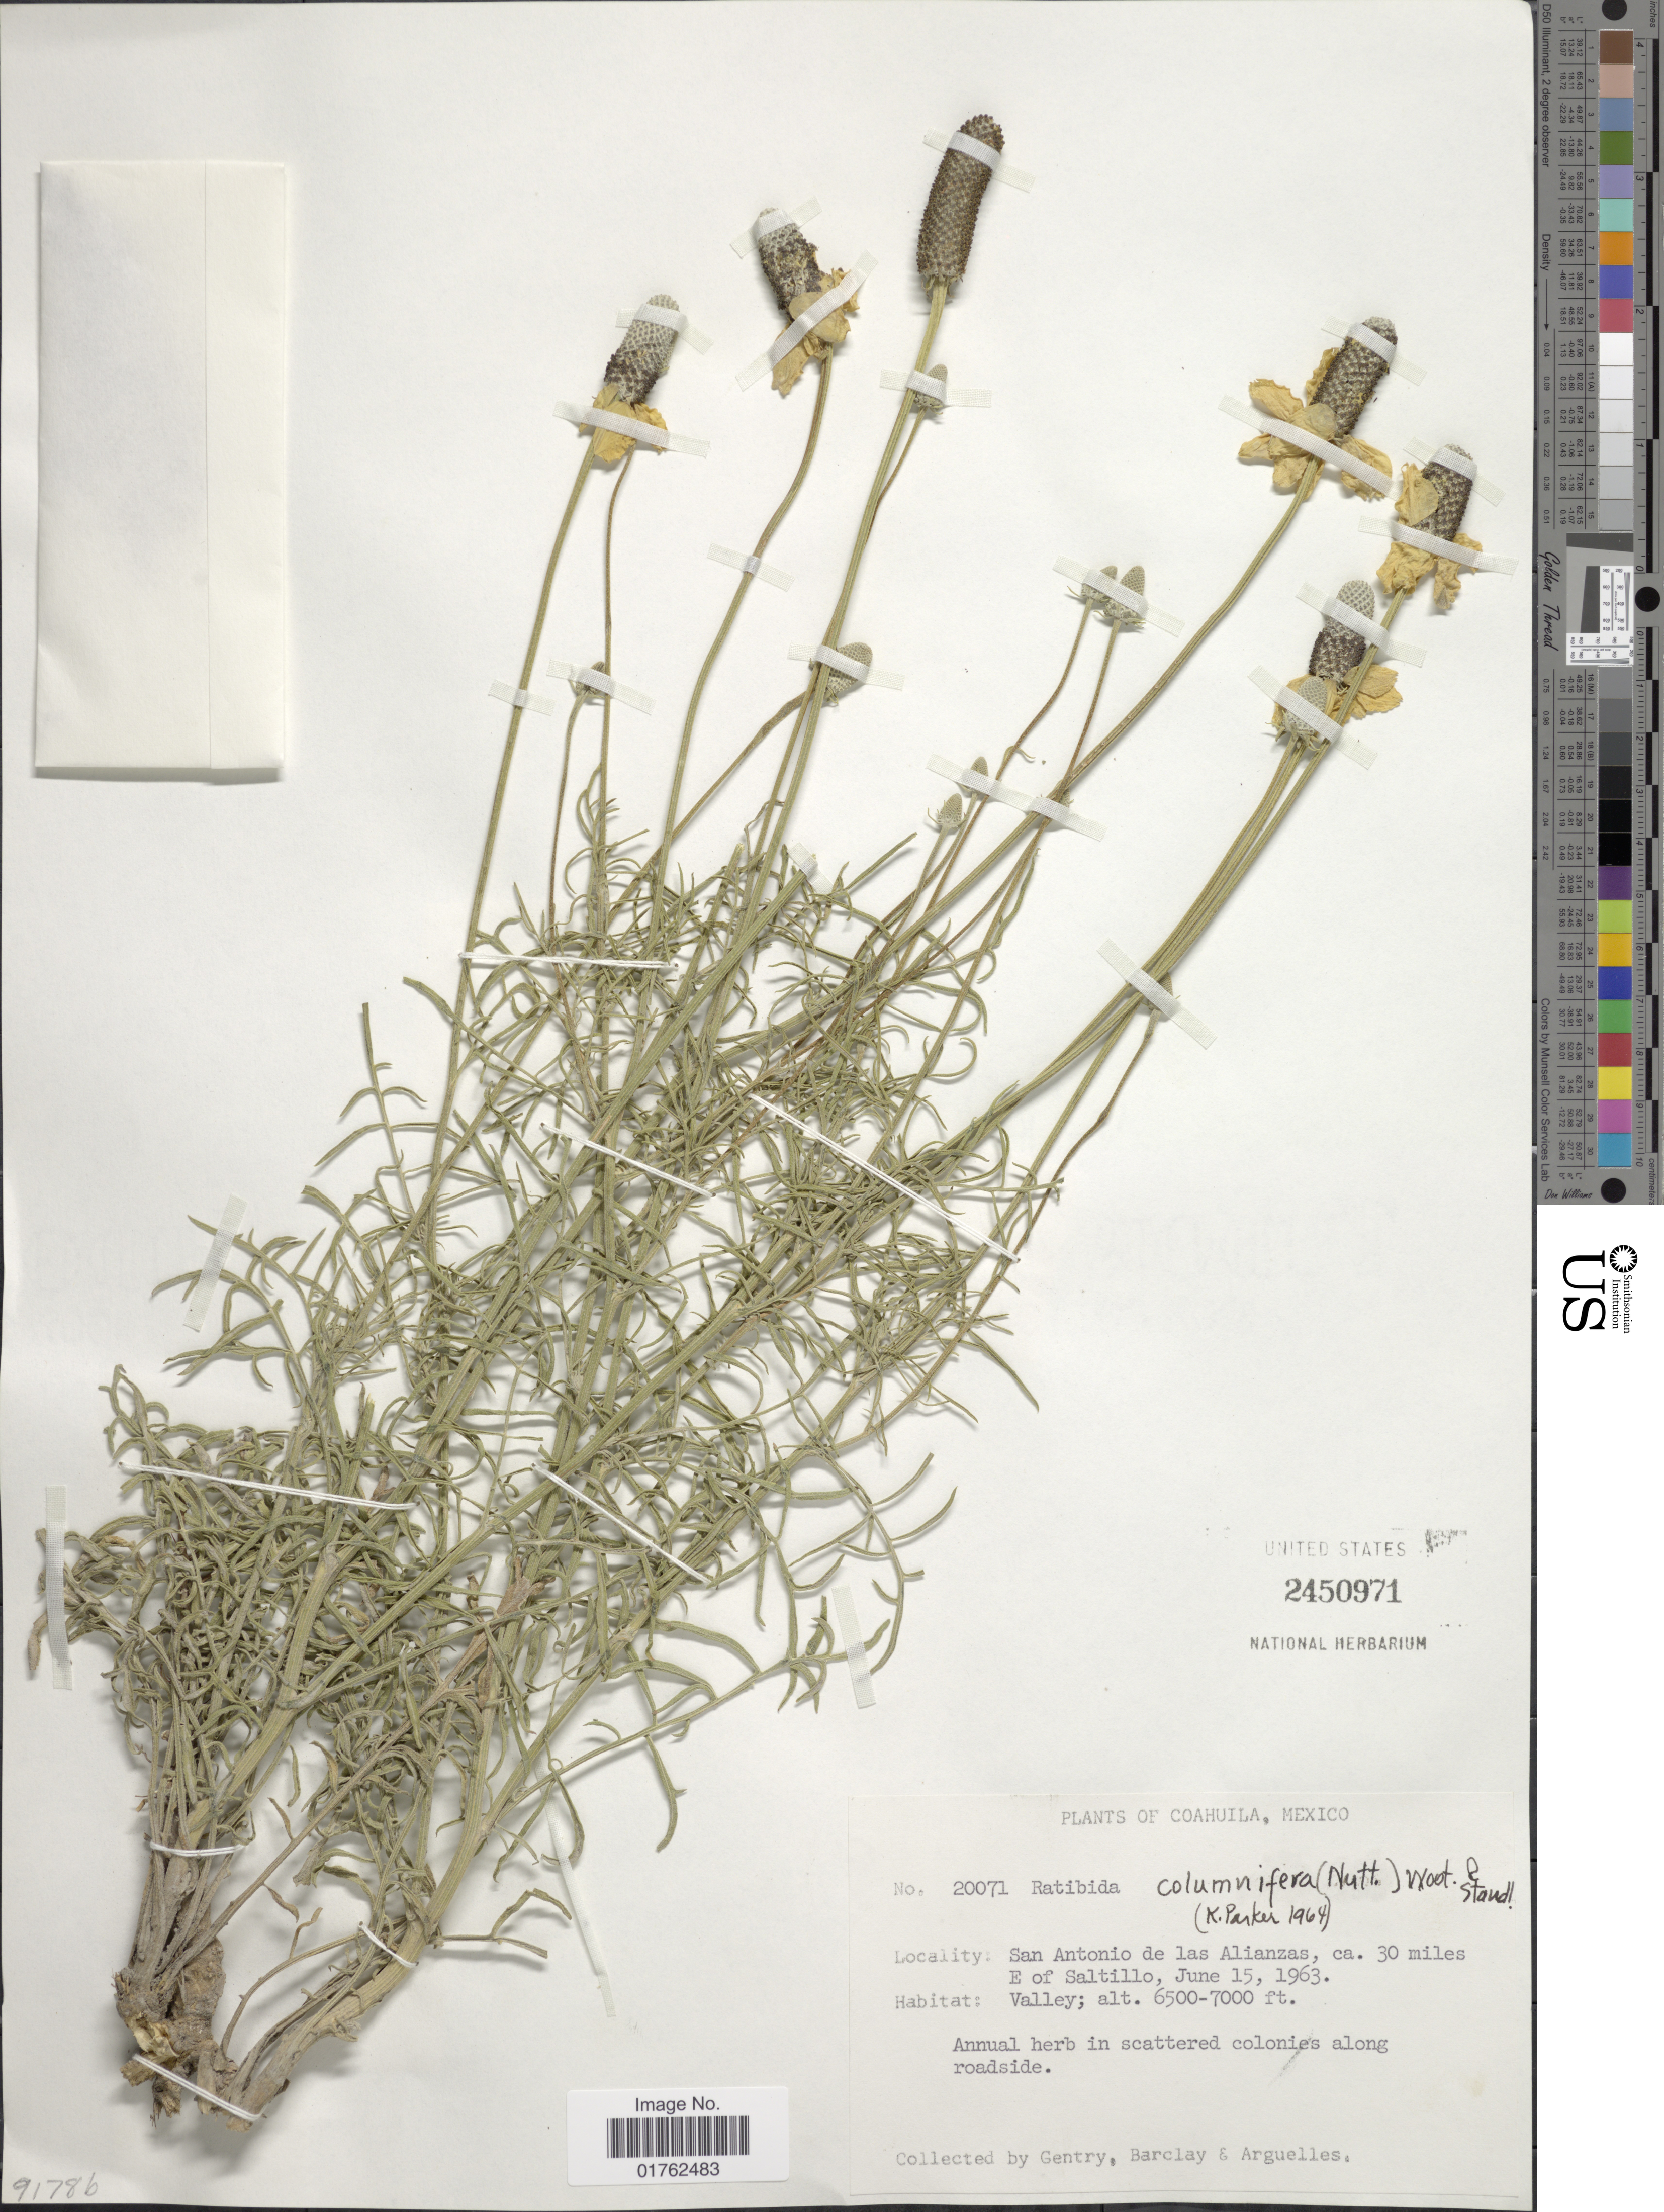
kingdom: Plantae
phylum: Tracheophyta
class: Magnoliopsida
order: Asterales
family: Asteraceae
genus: Ratibida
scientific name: Ratibida columnaris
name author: (Pursh) D. Don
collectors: Gentry, --, -- Barclay & Arguelles, --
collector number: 20071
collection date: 1963-06-15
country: Mexico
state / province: Coahuila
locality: San Antonio de las Alianzas, ca. 30 miles E of Saltillo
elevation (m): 1981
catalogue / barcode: US 2450971